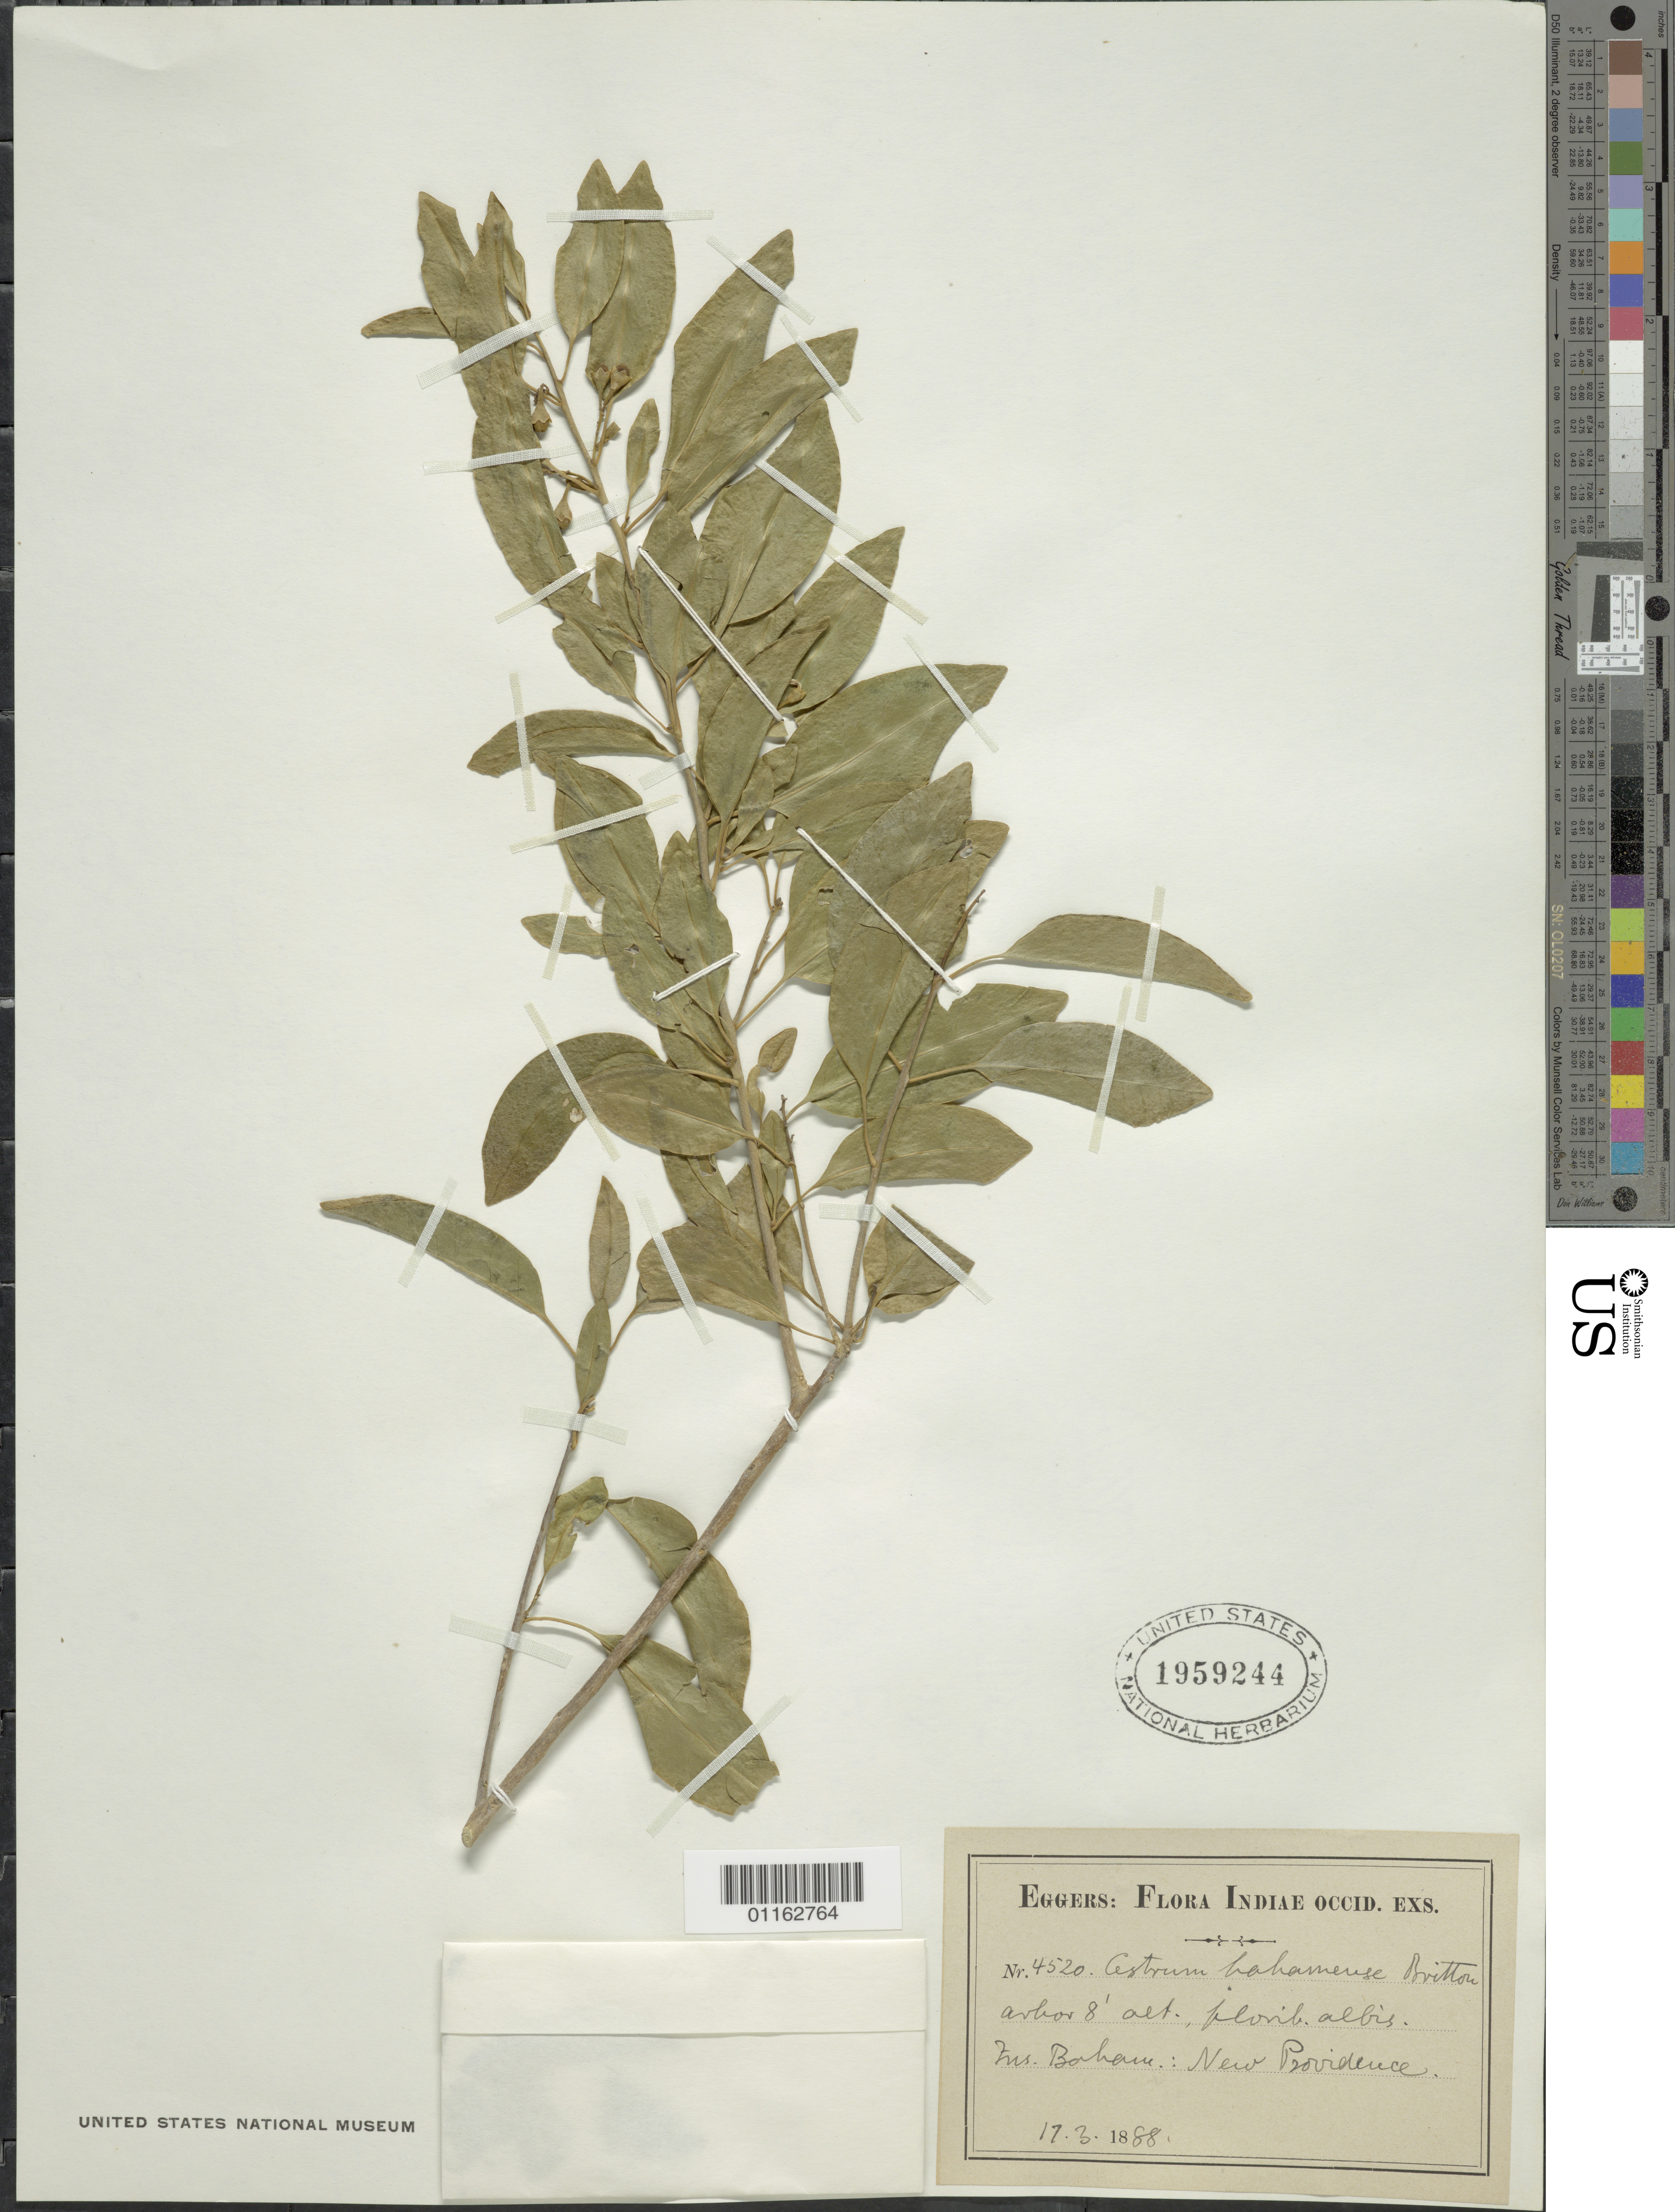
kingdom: Plantae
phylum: Tracheophyta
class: Magnoliopsida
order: Solanales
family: Solanaceae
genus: Cestrum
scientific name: Cestrum bahamense var. bahamense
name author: Britton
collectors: -. Eggers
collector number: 4520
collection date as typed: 17 Mar 1888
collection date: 1888-03-17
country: Bahamas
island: New Providence I.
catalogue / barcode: US 1959244